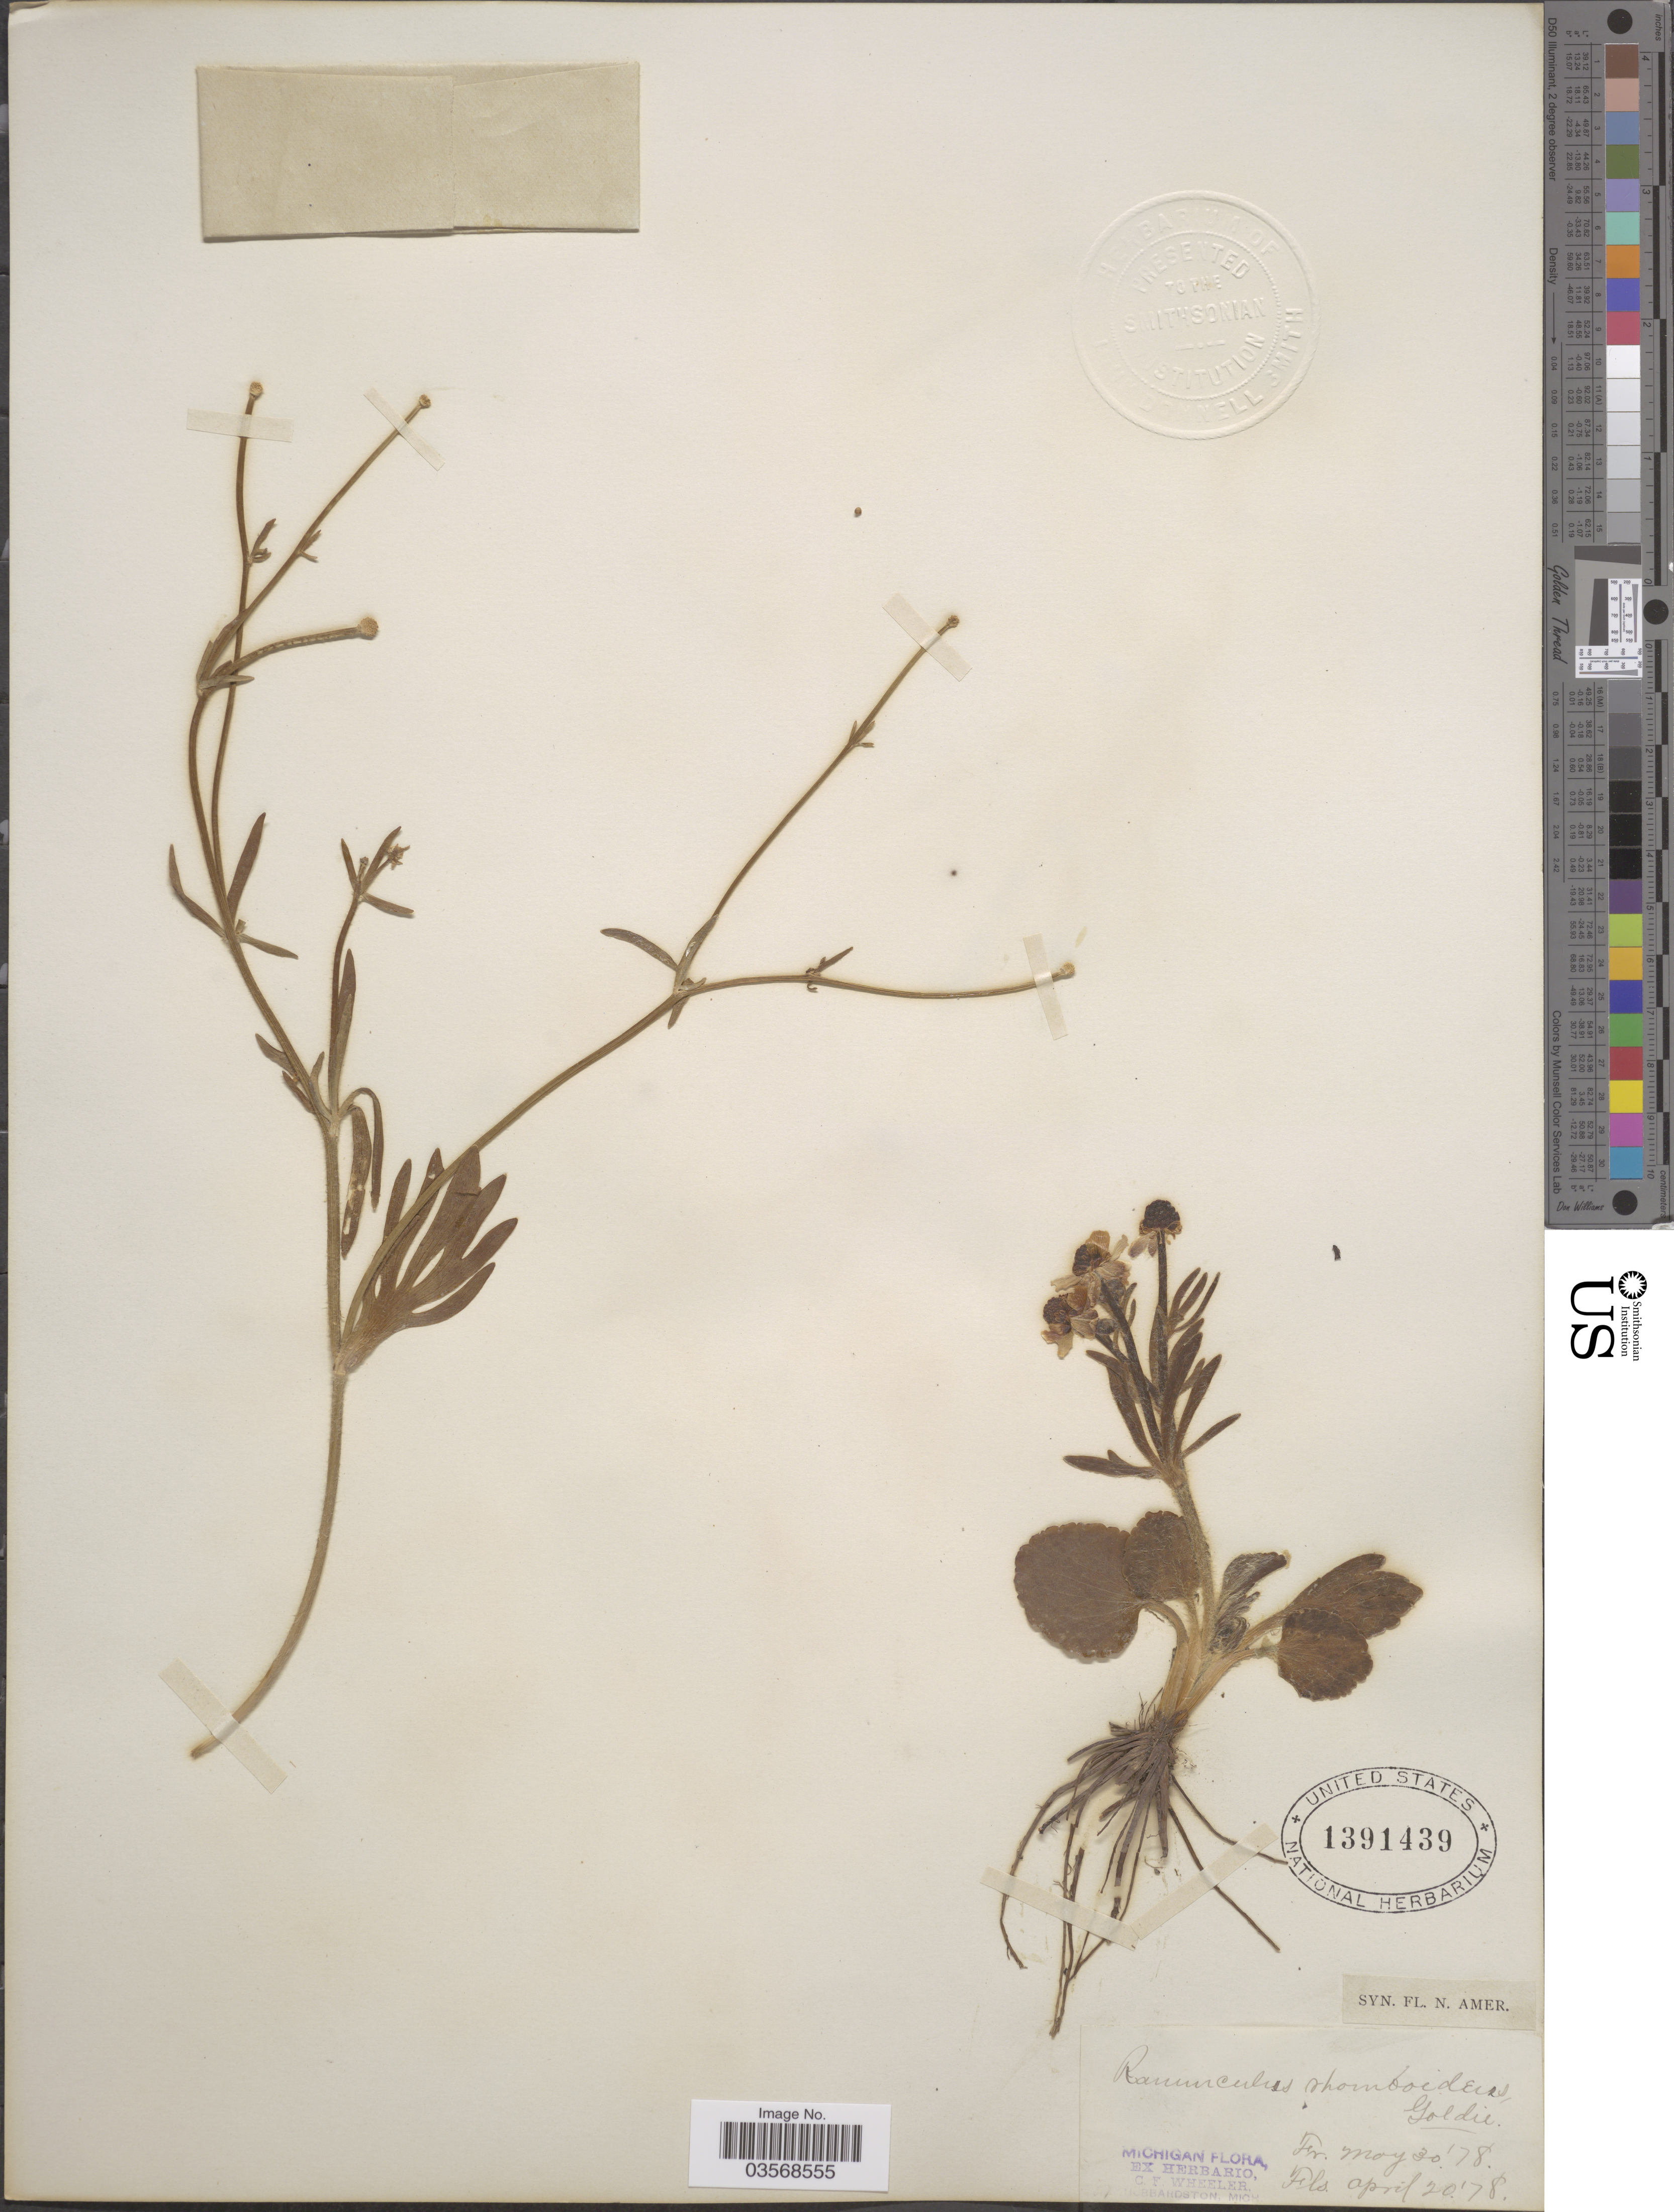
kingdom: Plantae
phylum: Tracheophyta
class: Magnoliopsida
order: Ranunculales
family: Ranunculaceae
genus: Ranunculus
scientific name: Ranunculus ovalis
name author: Raf.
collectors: Ex Herb. C. F. Wheeler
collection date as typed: Transcribed d/m/y: 20/4/78 to 30/5/78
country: United States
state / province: Michigan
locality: Hubbardston.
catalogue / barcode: US 1391439